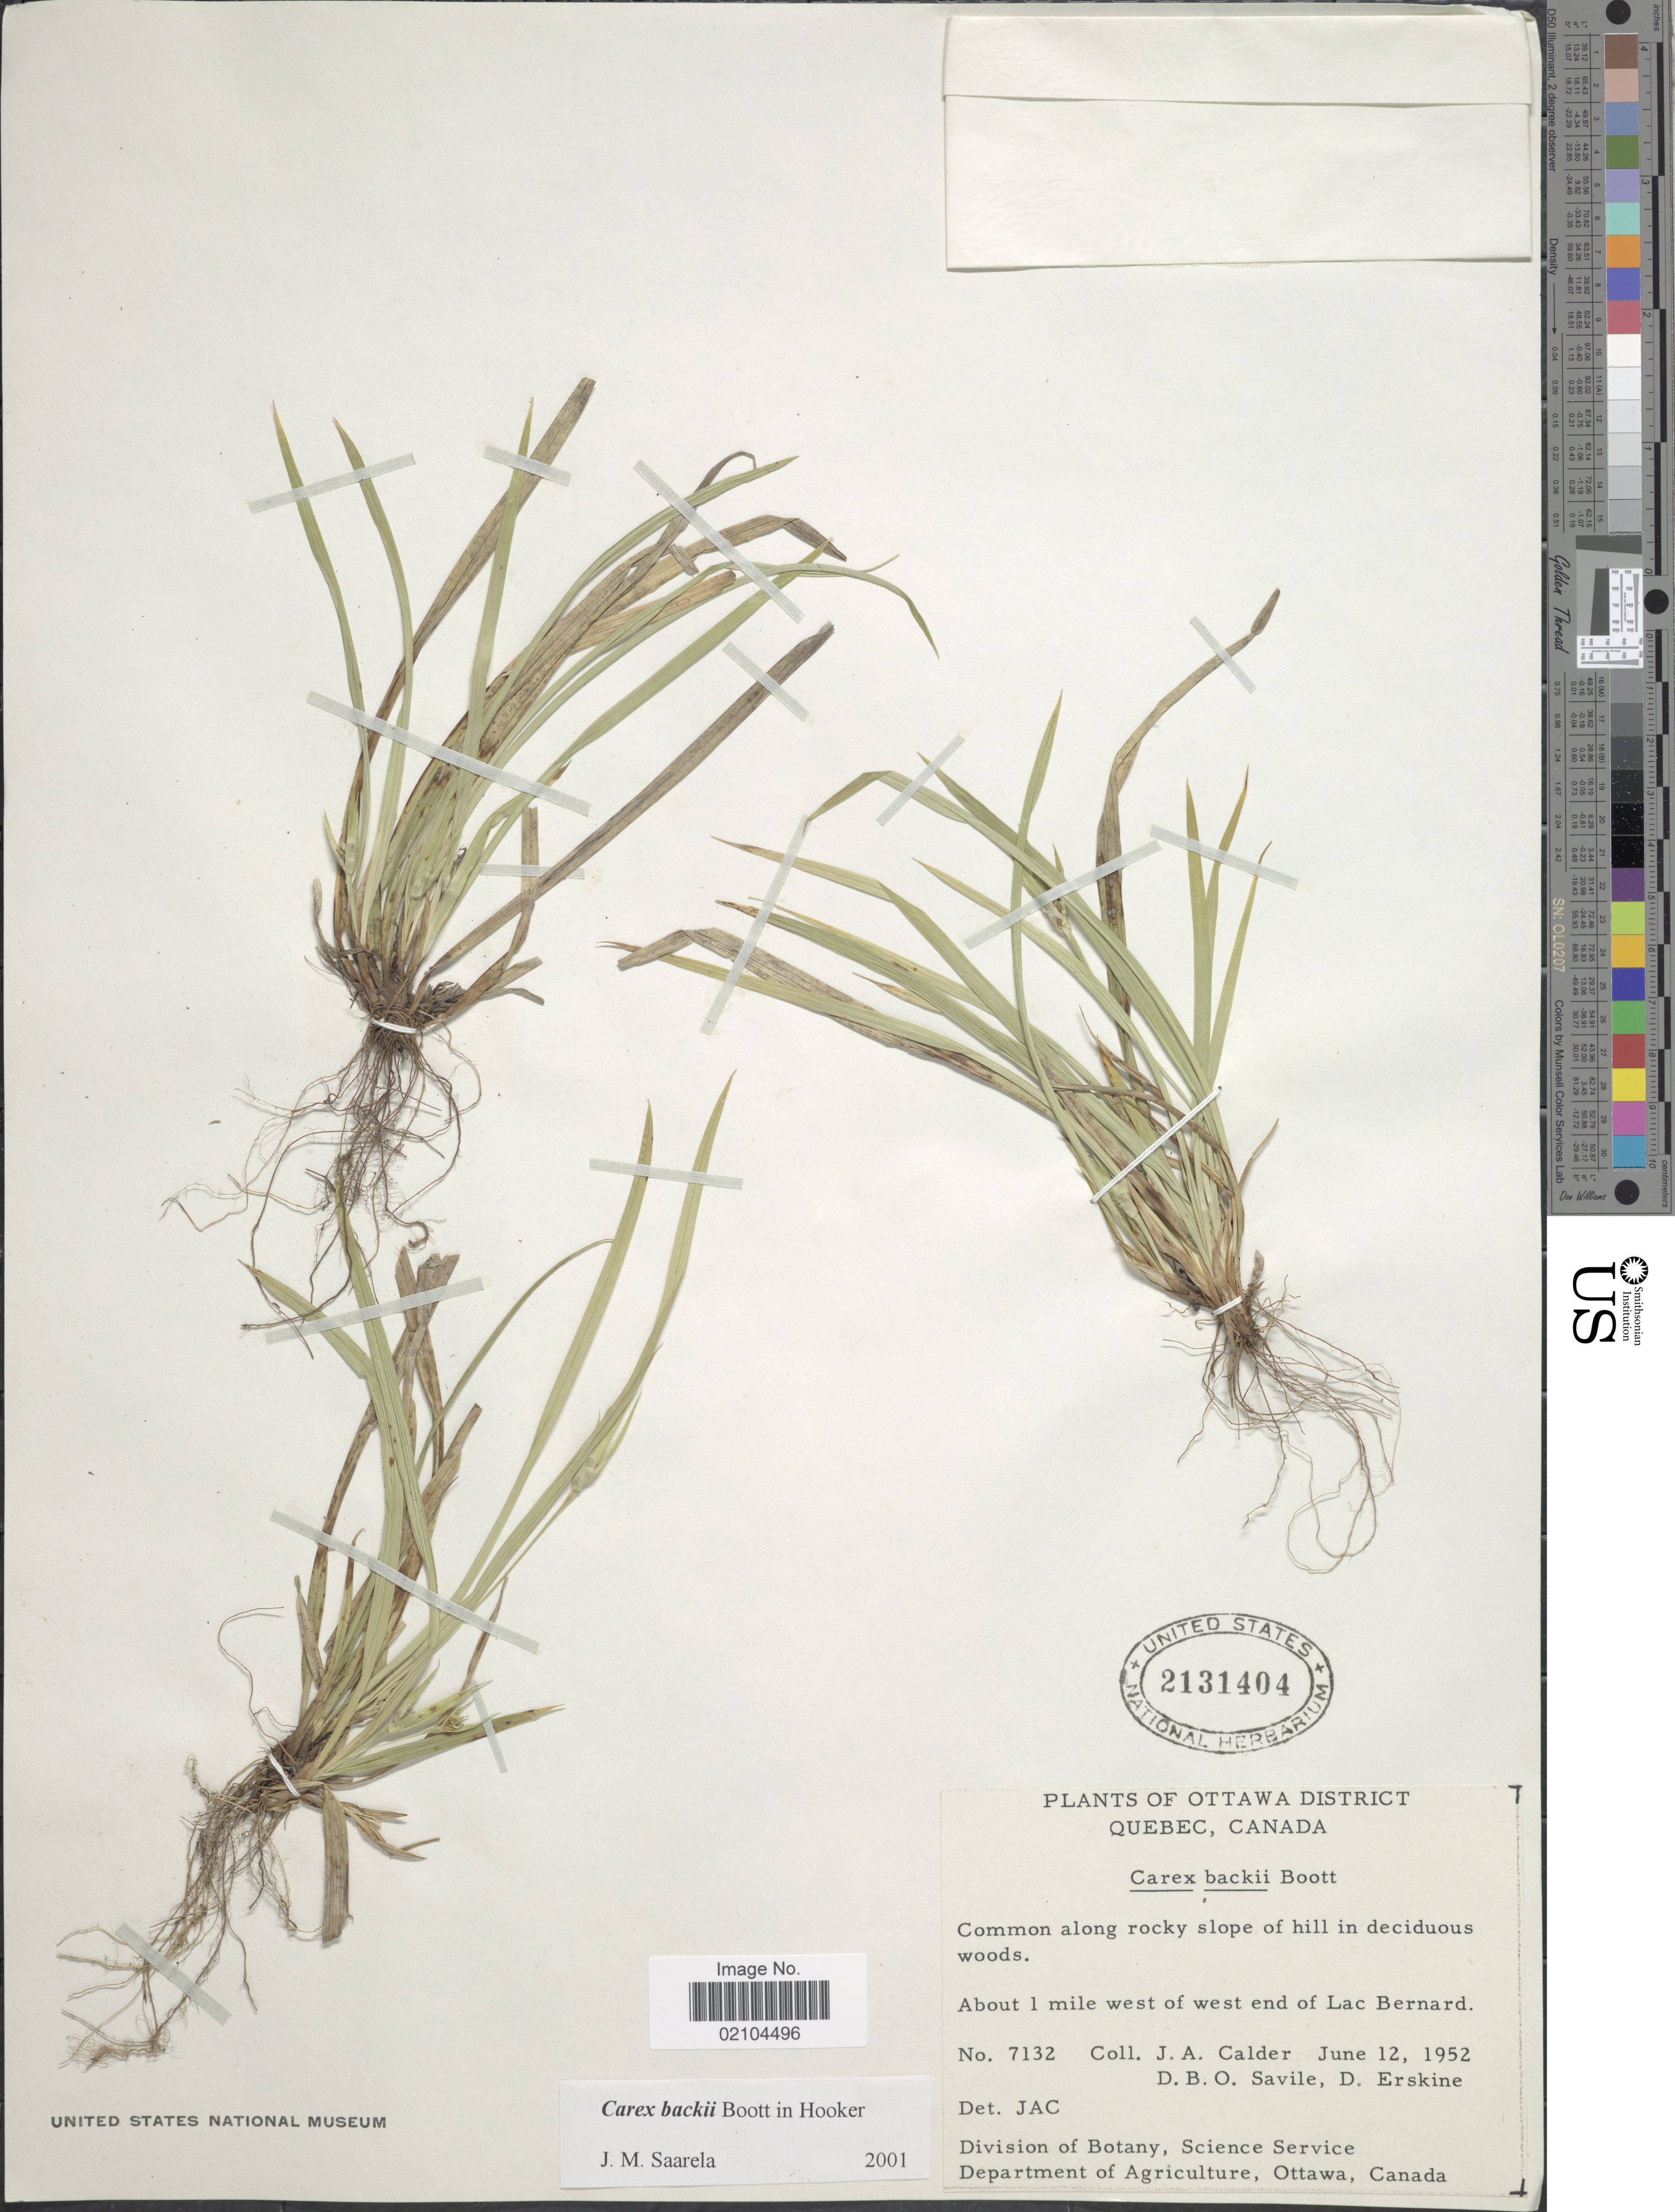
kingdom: Plantae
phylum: Tracheophyta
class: Liliopsida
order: Poales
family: Cyperaceae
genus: Carex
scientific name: Carex backii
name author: Boott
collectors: J. A. Calder, D. Savile & D. Erskine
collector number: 7132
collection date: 1952-06-12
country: Canada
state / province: Quebec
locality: Ottawa District, common along rocky slope of hill in deciduous woods, about 1 mile west of west end of Lac Bernard.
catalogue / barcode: US 2131404